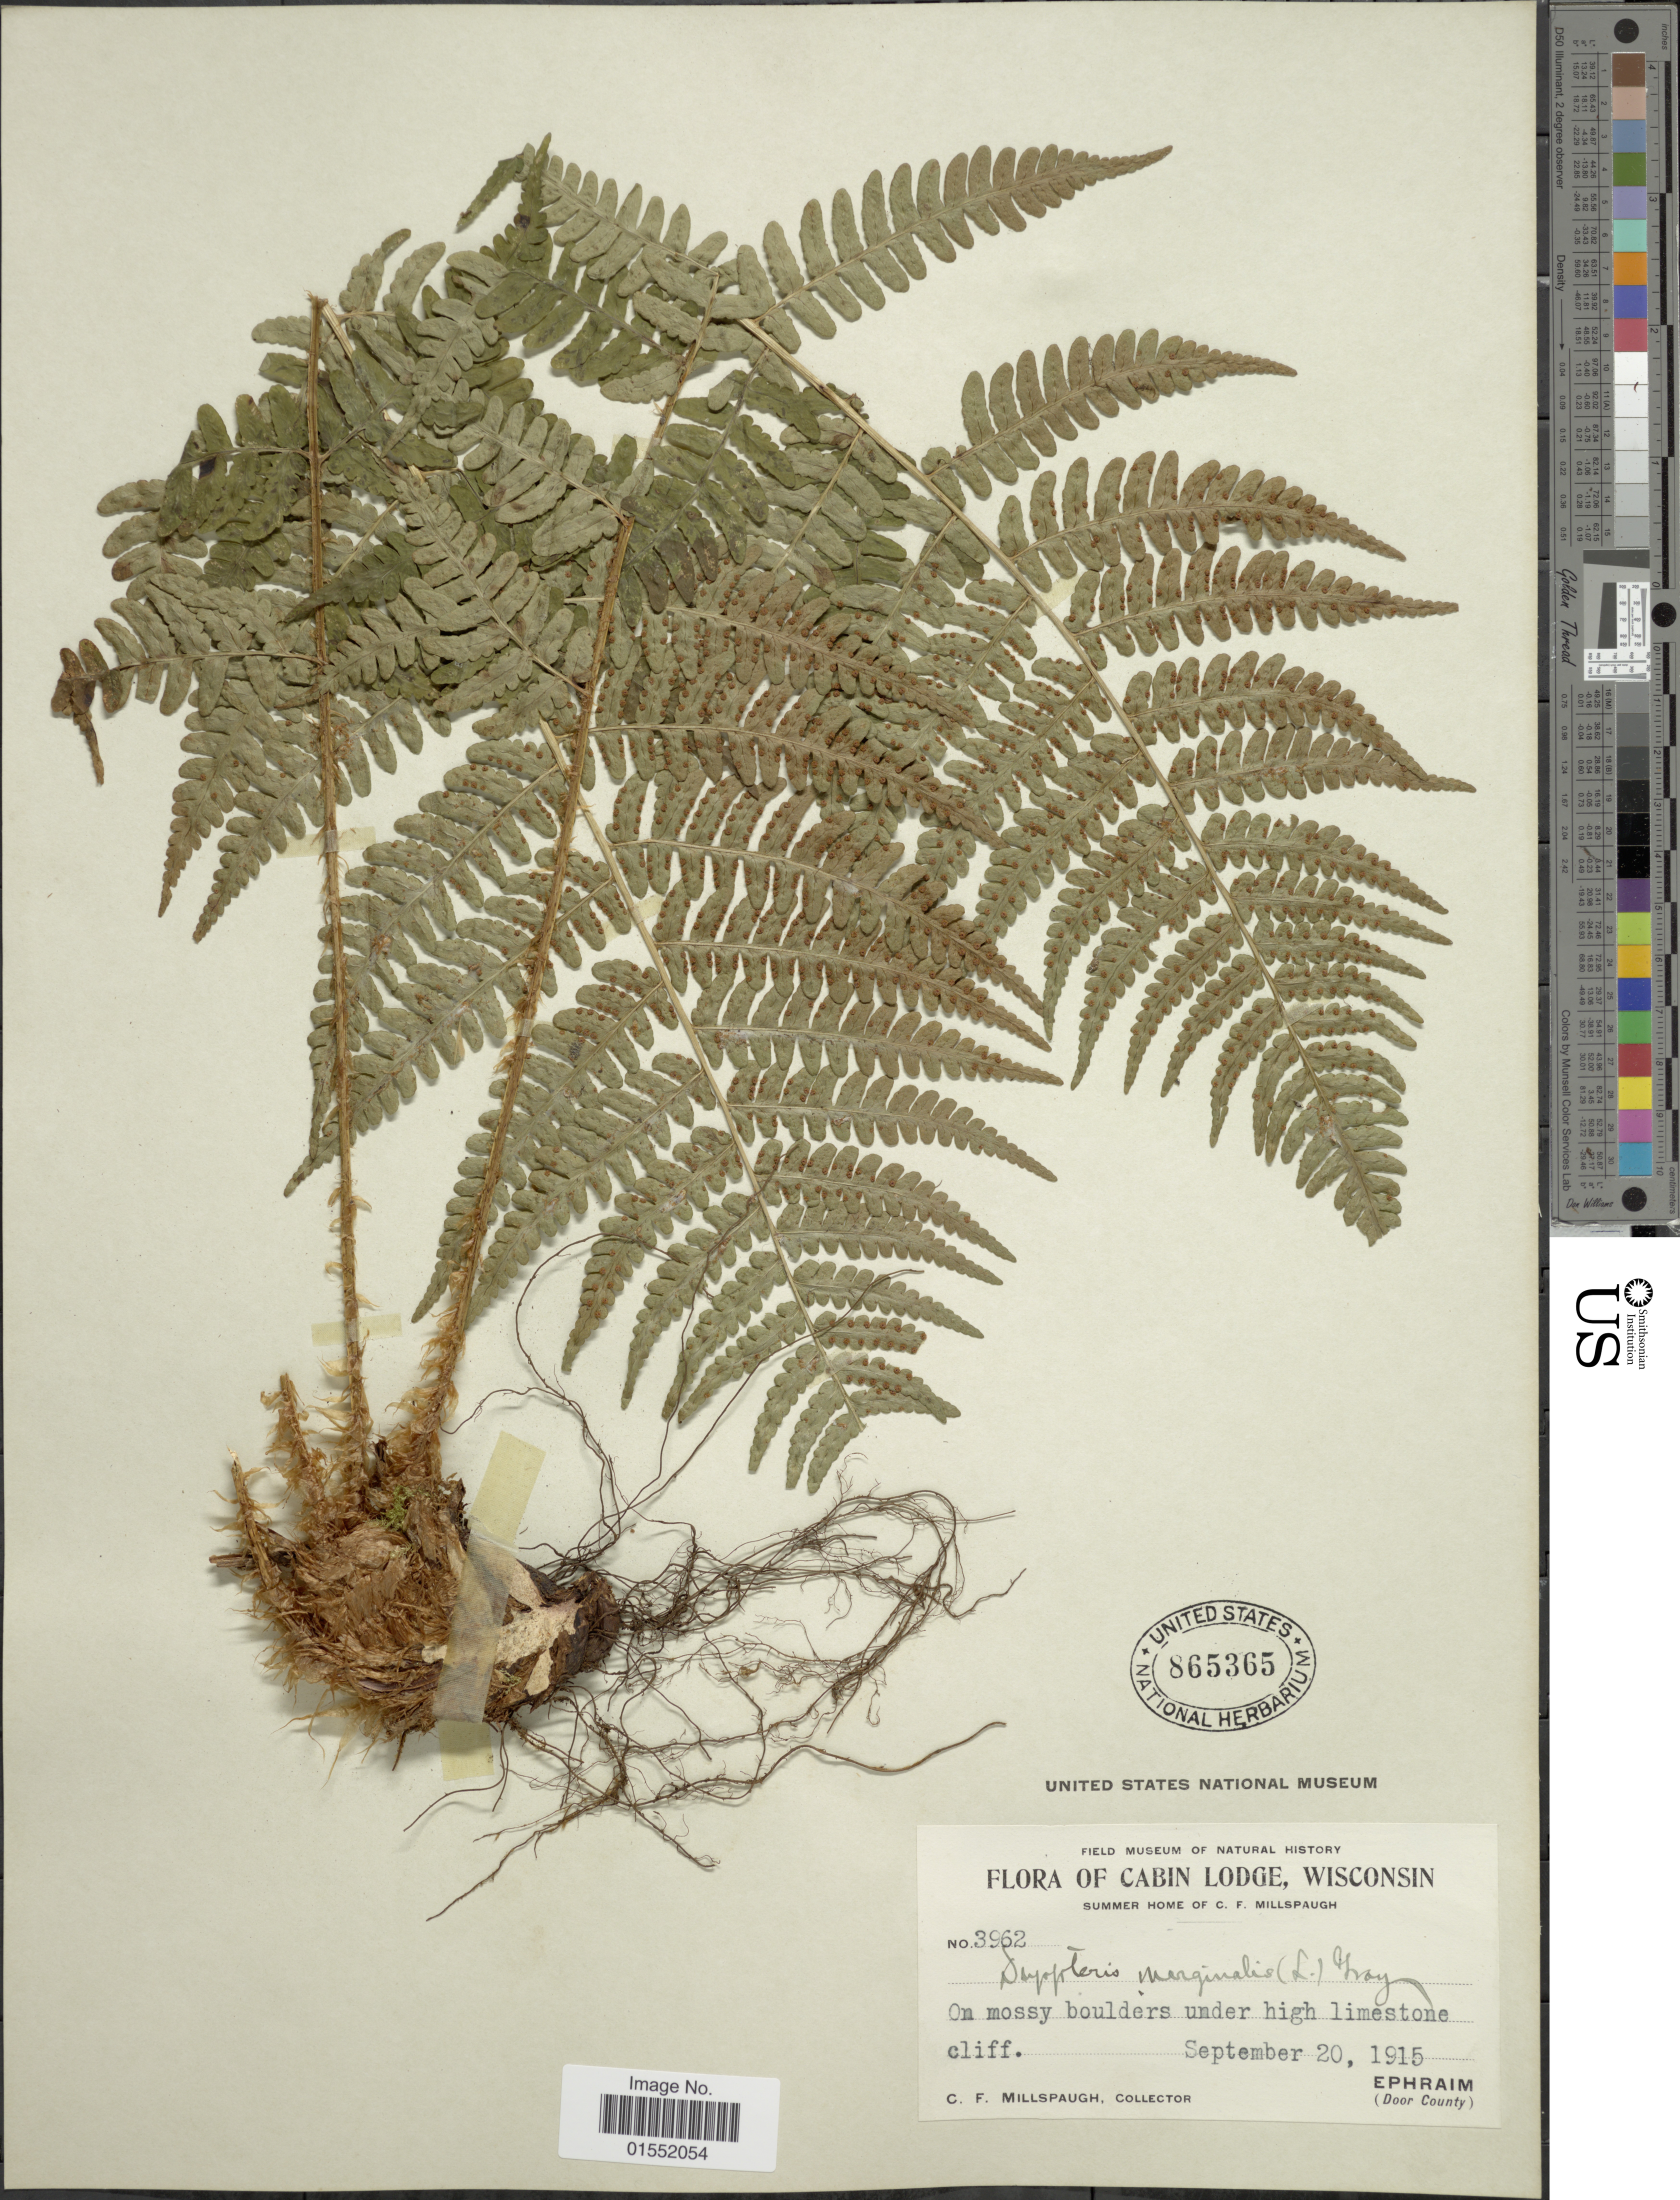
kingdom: Plantae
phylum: Tracheophyta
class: Polypodiopsida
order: Polypodiales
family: Dryopteridaceae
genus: Dryopteris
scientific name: Dryopteris marginalis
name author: (L.) A. Gray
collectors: C. F. Millspaugh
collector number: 3962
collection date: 1915-09-20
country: United States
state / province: Wisconsin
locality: Cabin Lodge, On mossy boulders under high limestone, Ephraim (Door County)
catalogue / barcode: US 865365